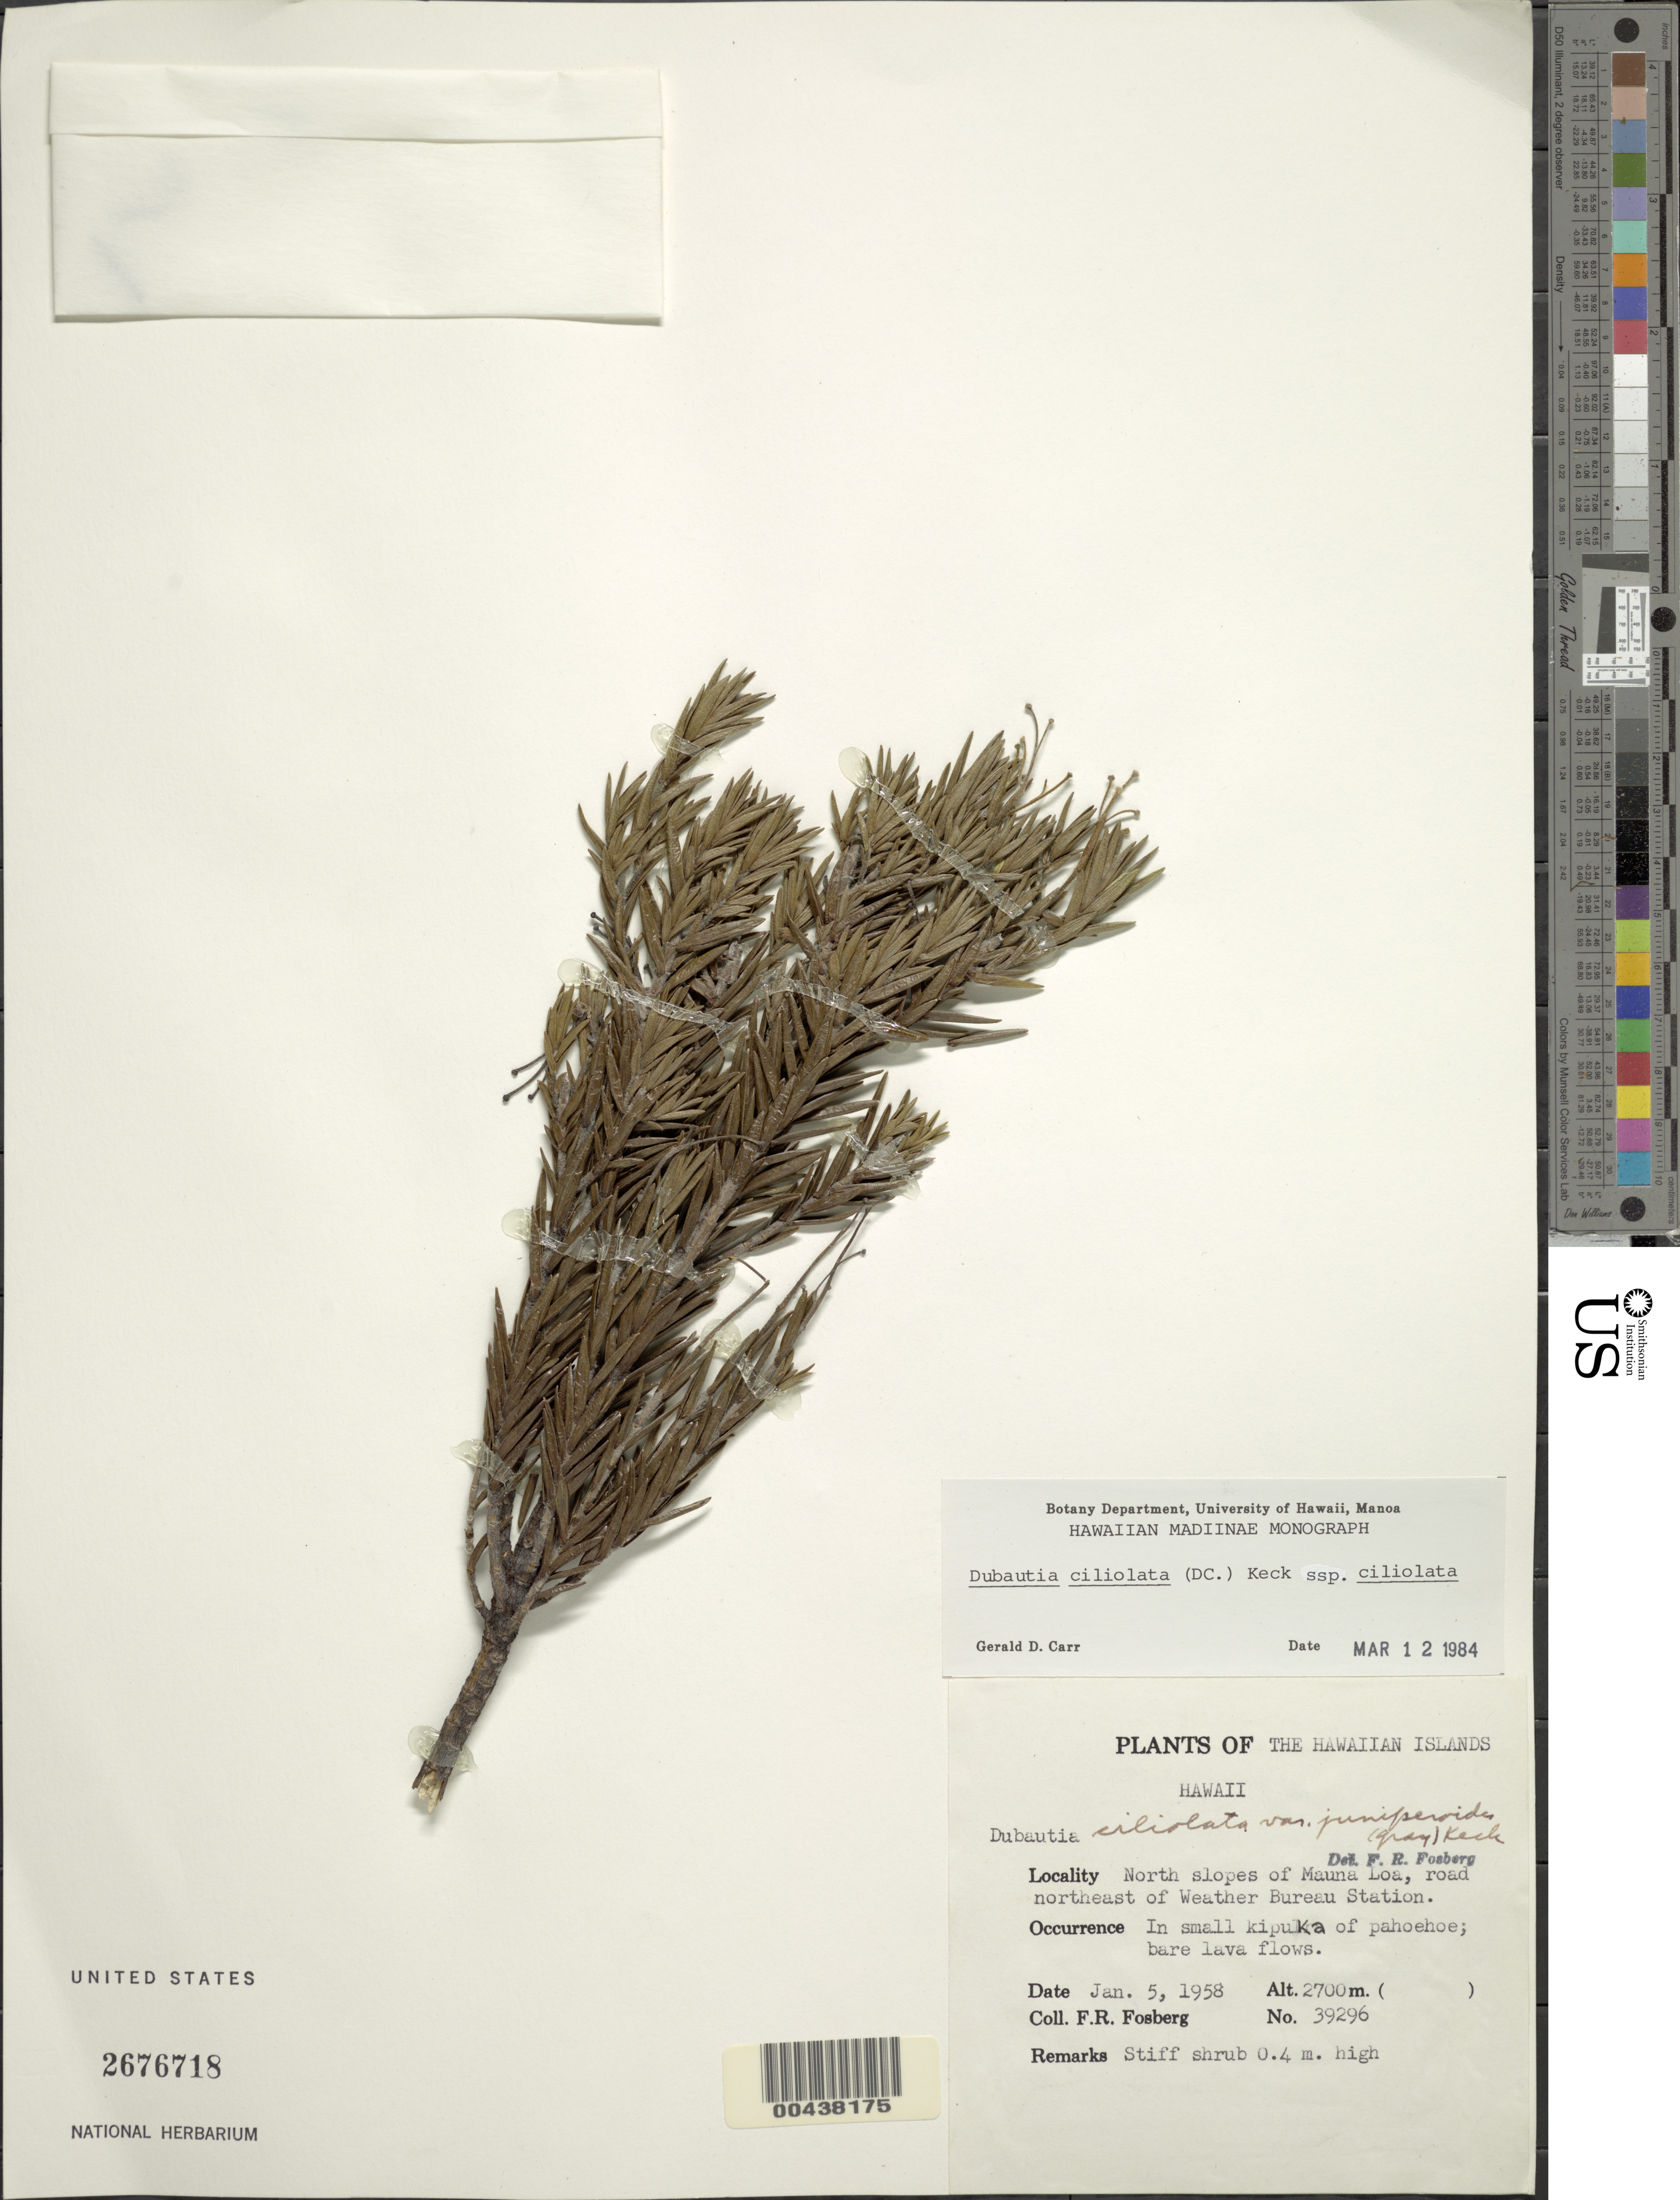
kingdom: Plantae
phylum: Tracheophyta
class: Magnoliopsida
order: Asterales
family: Asteraceae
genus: Dubautia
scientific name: Dubautia ciliolata subsp. ciliolata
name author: (DC.) D.D. Keck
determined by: Carr, G. D.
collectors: F. R. Fosberg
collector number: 39296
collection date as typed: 5 Jan 1958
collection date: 1958-01-05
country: United States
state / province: Hawaii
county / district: Hawaii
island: Hawaii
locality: N slopes of Mauna Loa, road NE of Weather Bureau Station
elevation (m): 2700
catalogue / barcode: US 2676718